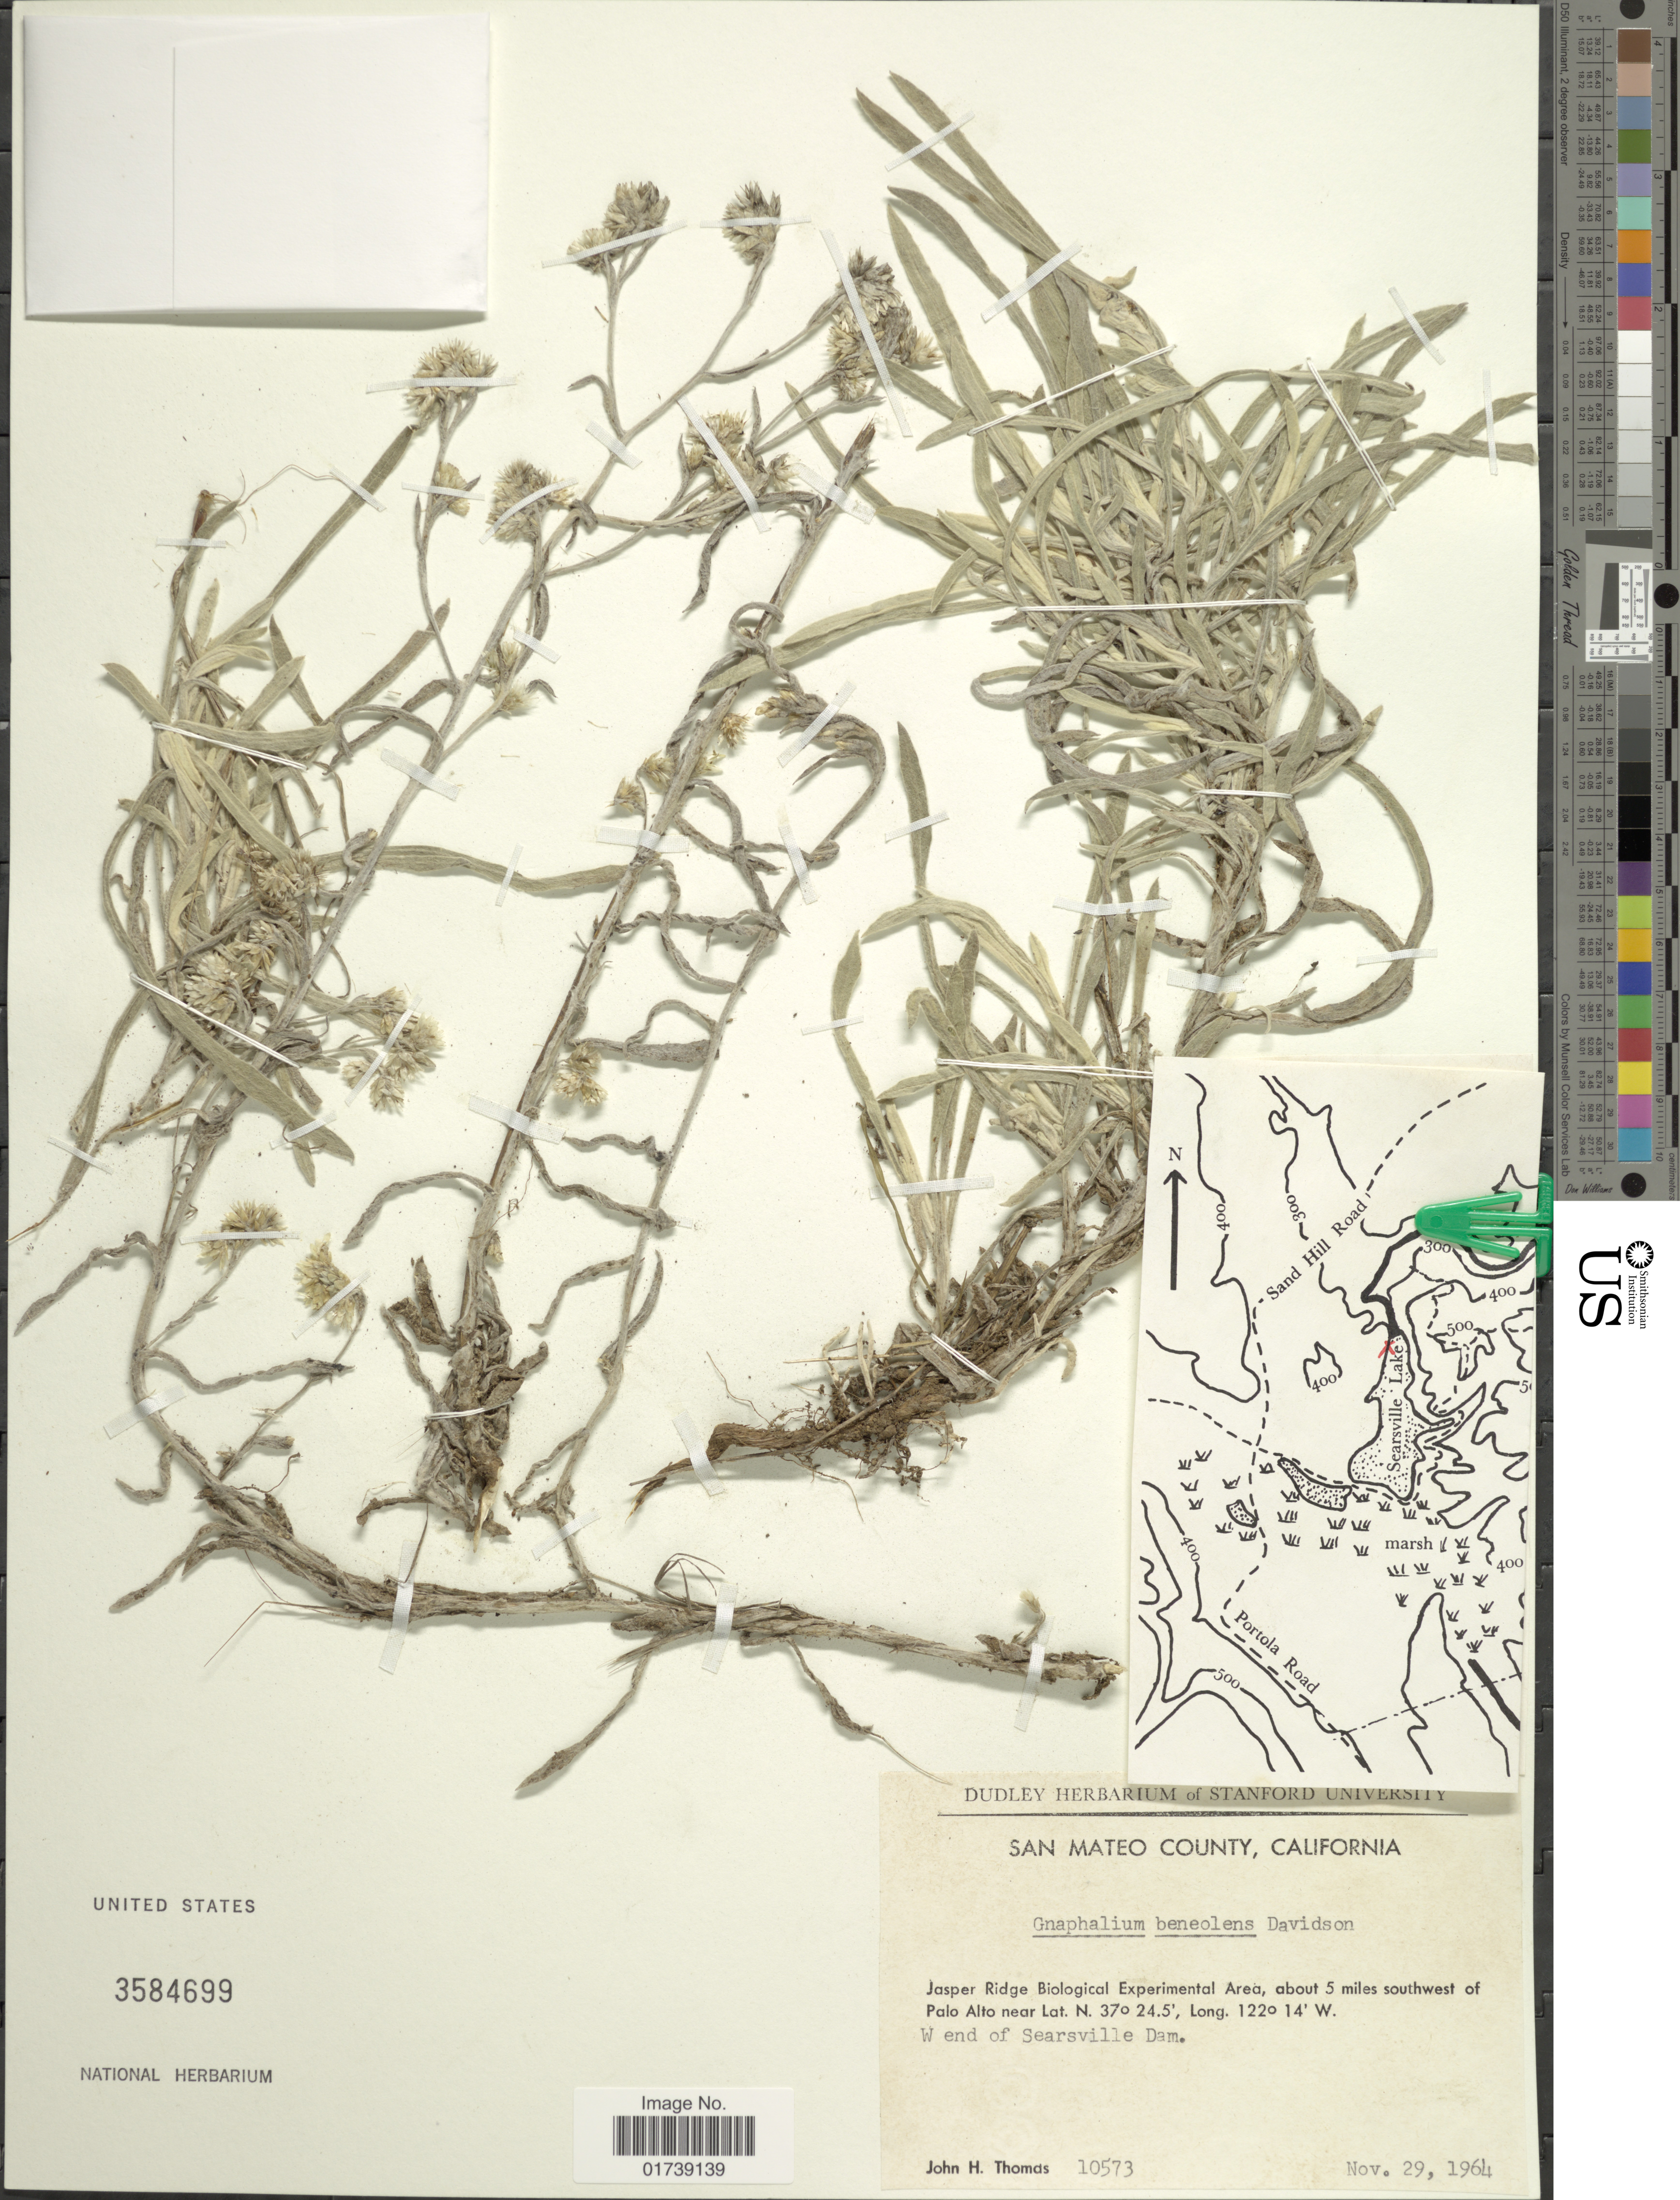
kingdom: Plantae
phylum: Tracheophyta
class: Magnoliopsida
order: Asterales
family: Asteraceae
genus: Pseudognaphalium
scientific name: Pseudognaphalium beneolens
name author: (Davidson) Anderb.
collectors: J. H. Thomas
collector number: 10573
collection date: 1964-11-29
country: United States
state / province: California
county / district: San Mateo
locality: San Mateo County, about 5 miles southwest of Palo Alto, W end of Searsville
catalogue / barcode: US 3584699